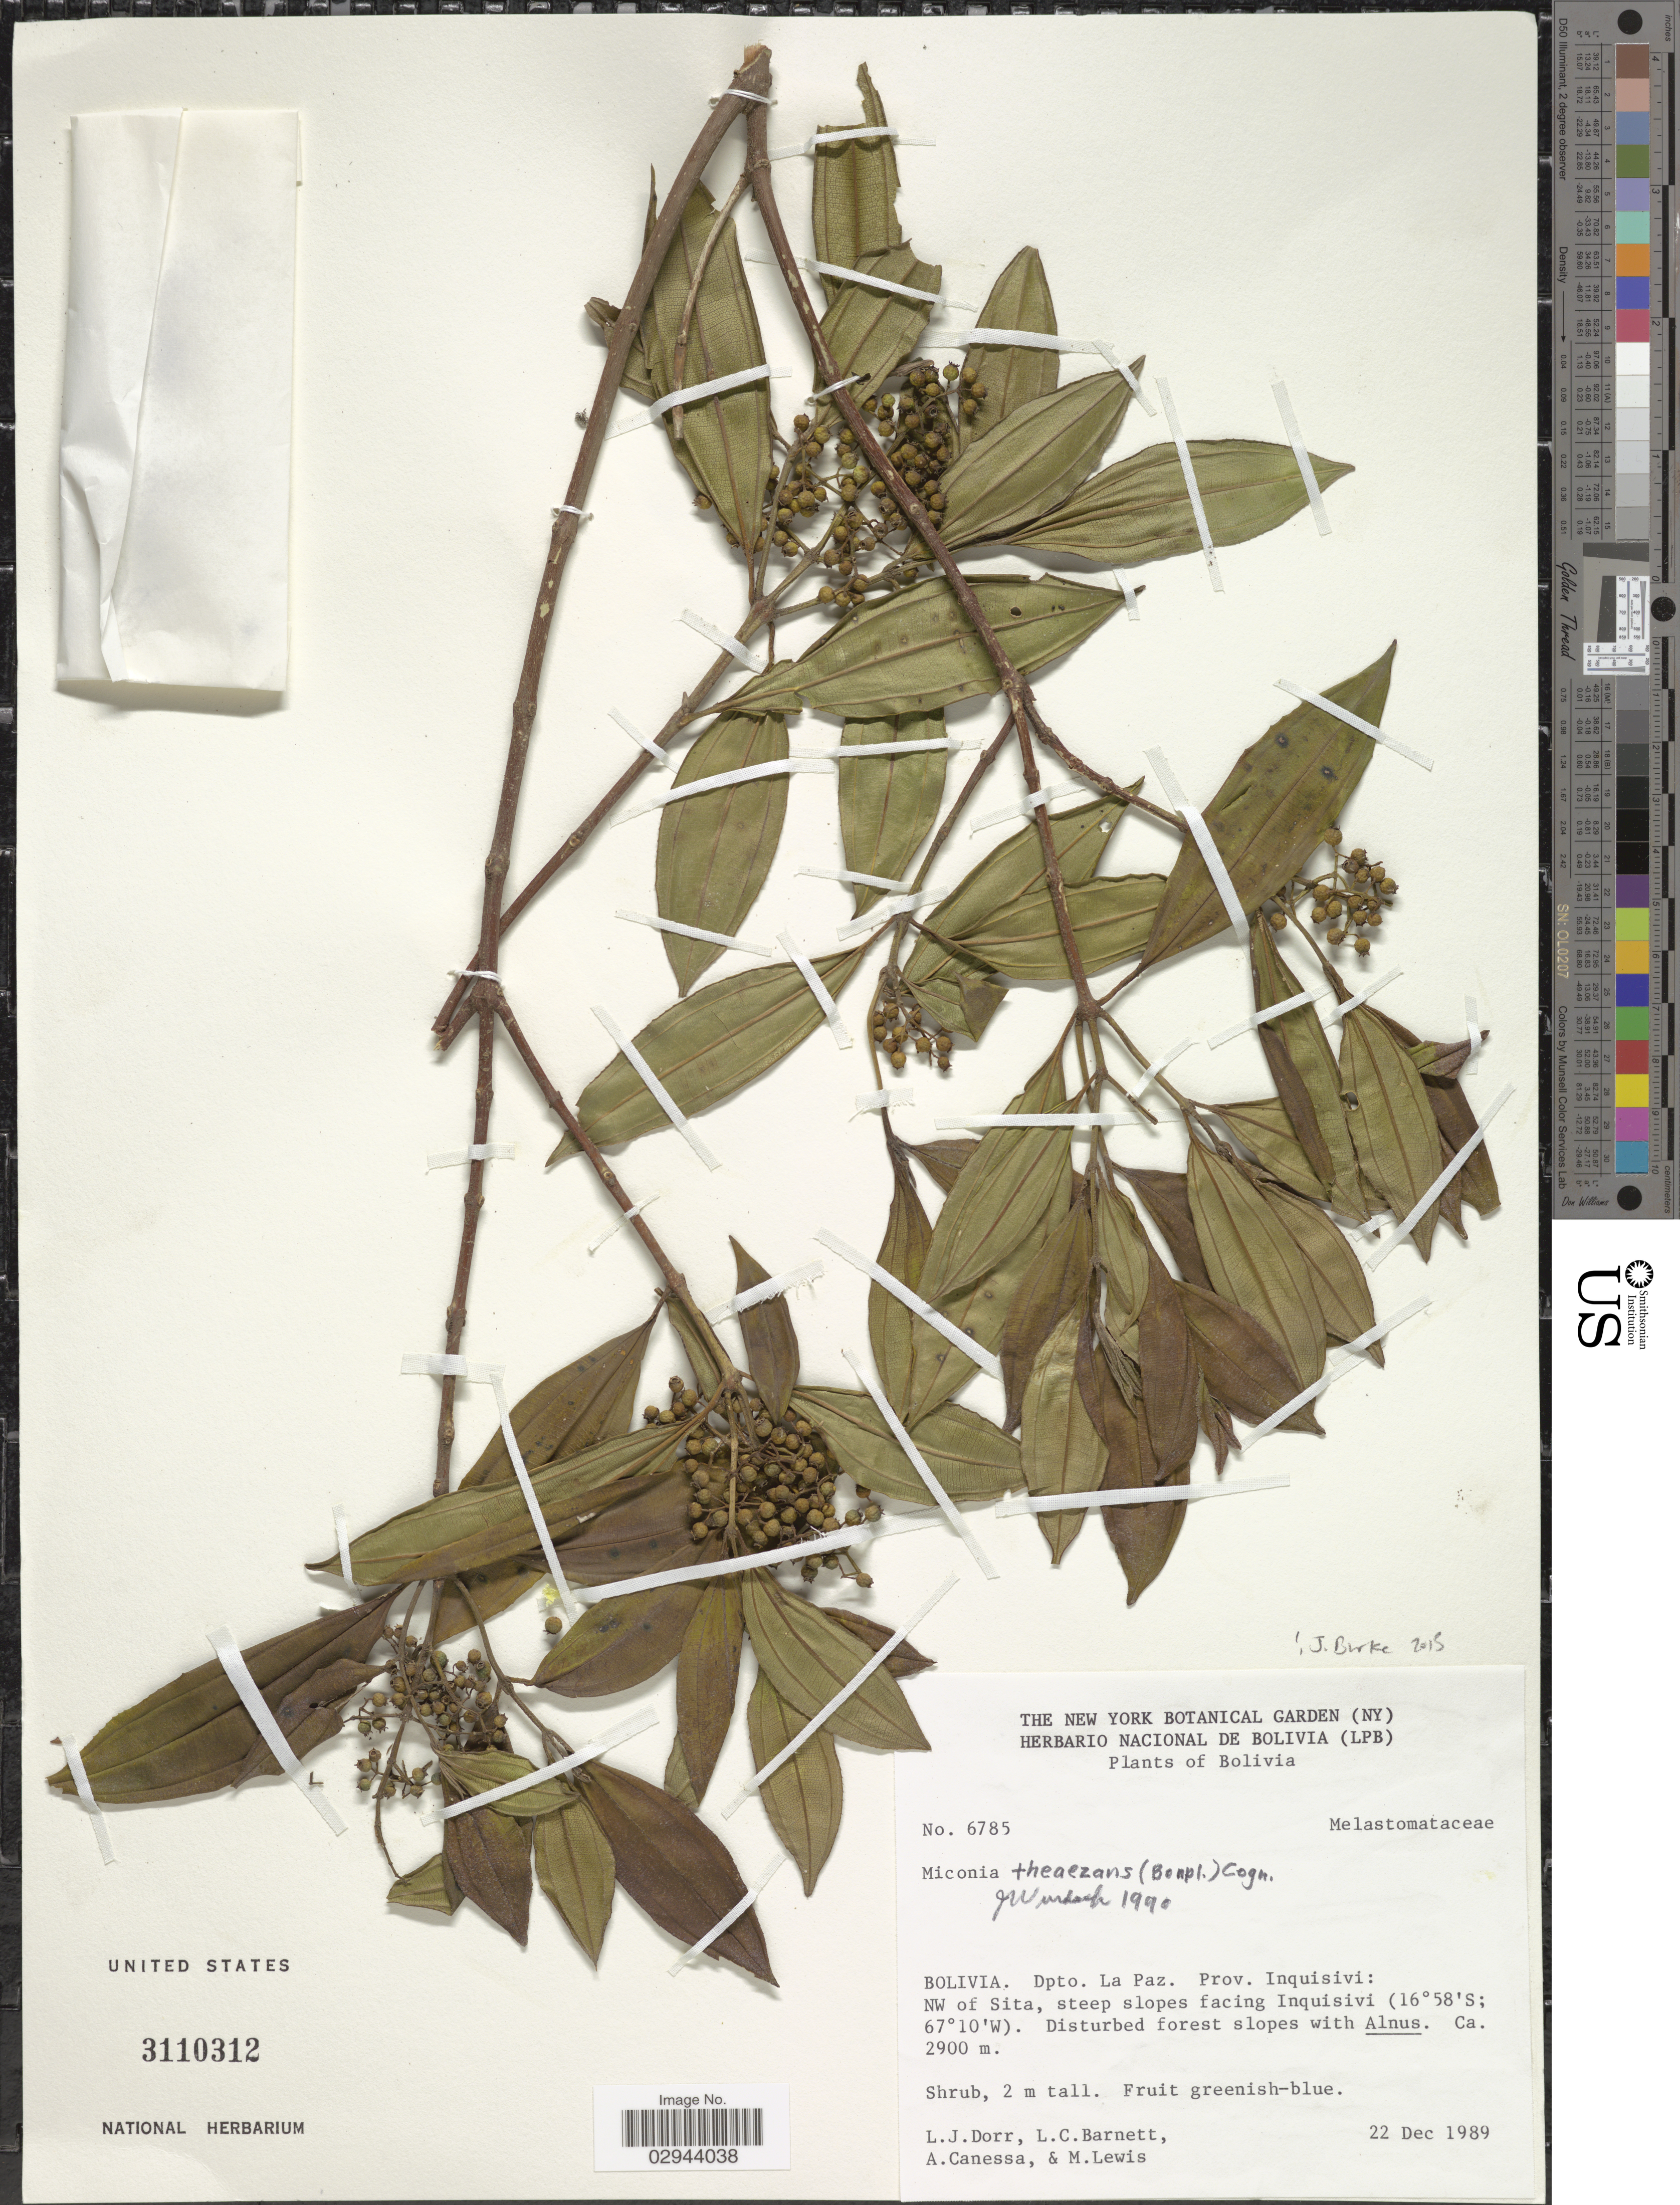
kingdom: Plantae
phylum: Tracheophyta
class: Magnoliopsida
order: Myrtales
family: Melastomataceae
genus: Miconia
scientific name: Miconia theizans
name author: (Bonpl.) Cogn.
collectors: L. J. Dorr, L. C. Barnett, A. Canessa & M. Lewis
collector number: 6785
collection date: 1989-12-22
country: Bolivia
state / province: La Paz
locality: Dpto. La Paz, Prov. Inquisivi, NW of Sita, steep slopes facing Inquisivi.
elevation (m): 2900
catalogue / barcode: US 3110312